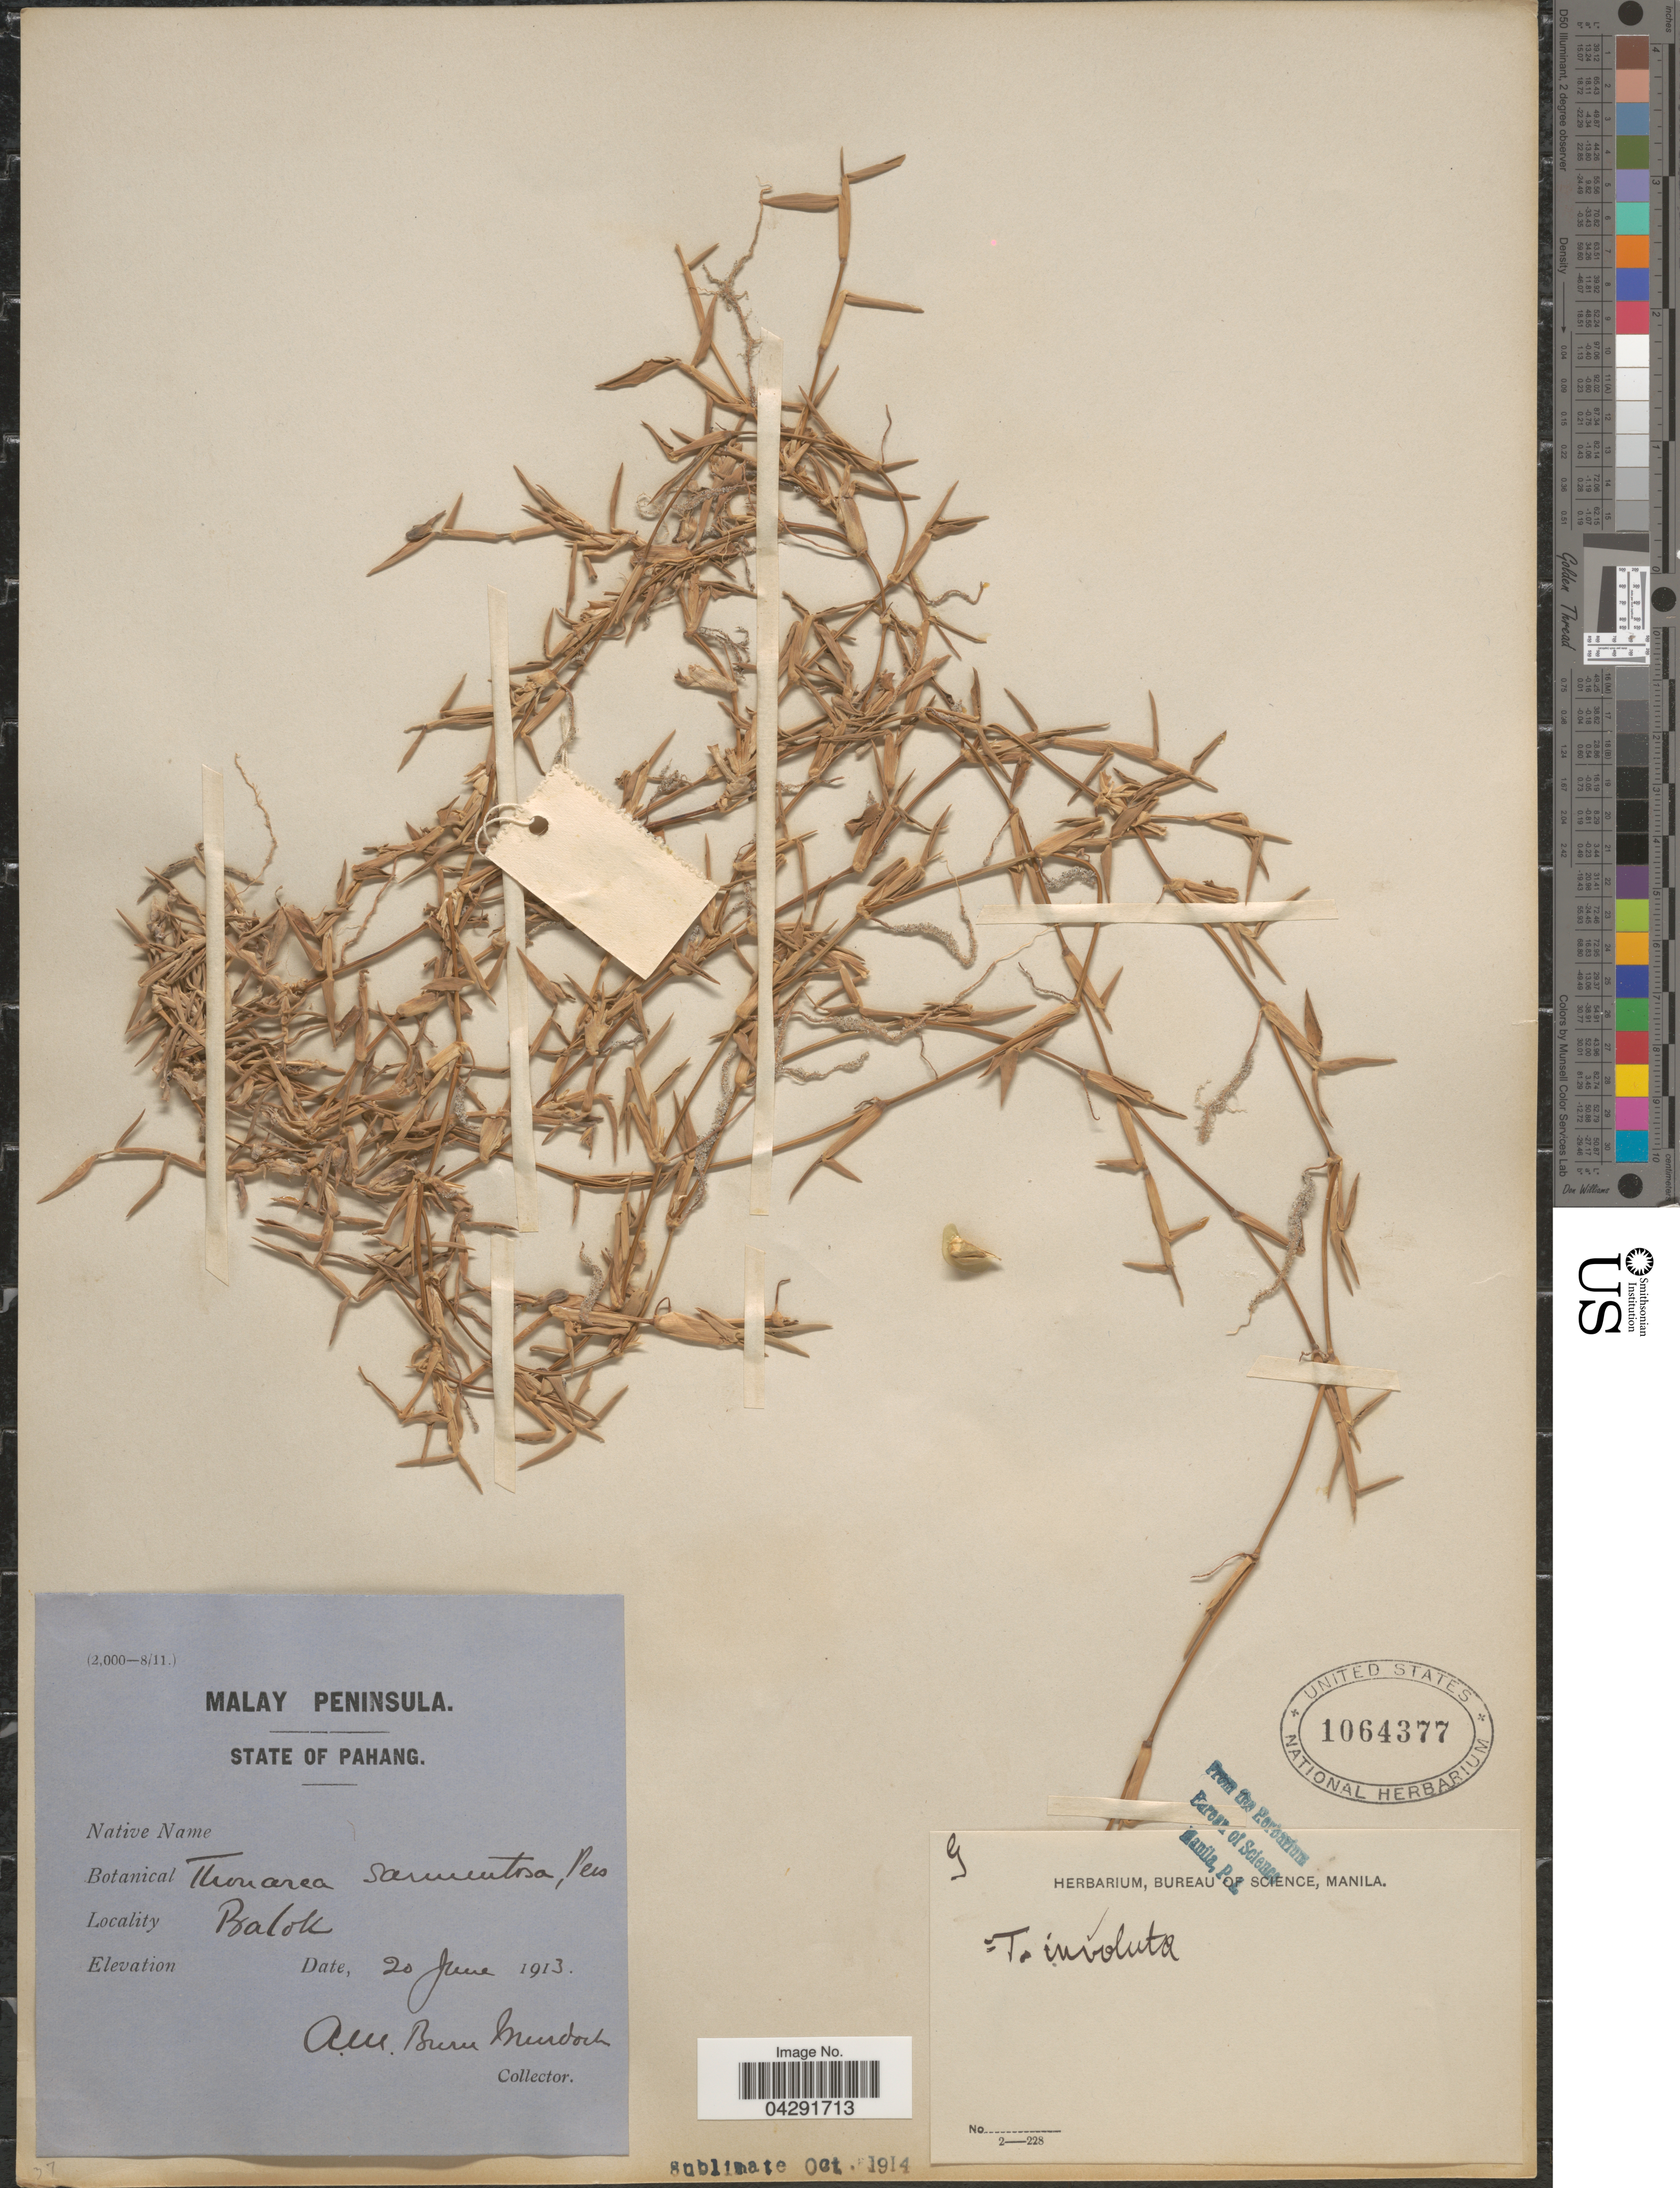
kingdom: Plantae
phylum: Tracheophyta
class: Liliopsida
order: Poales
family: Poaceae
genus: Thuarea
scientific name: Thuarea involuta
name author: (G. Forst.) R. Br. ex Sm.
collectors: N. Burn-Murdoch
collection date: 1913-06-20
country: Malaysia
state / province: Pahang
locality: Malay Peninsula. Balok.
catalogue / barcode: US 1064377